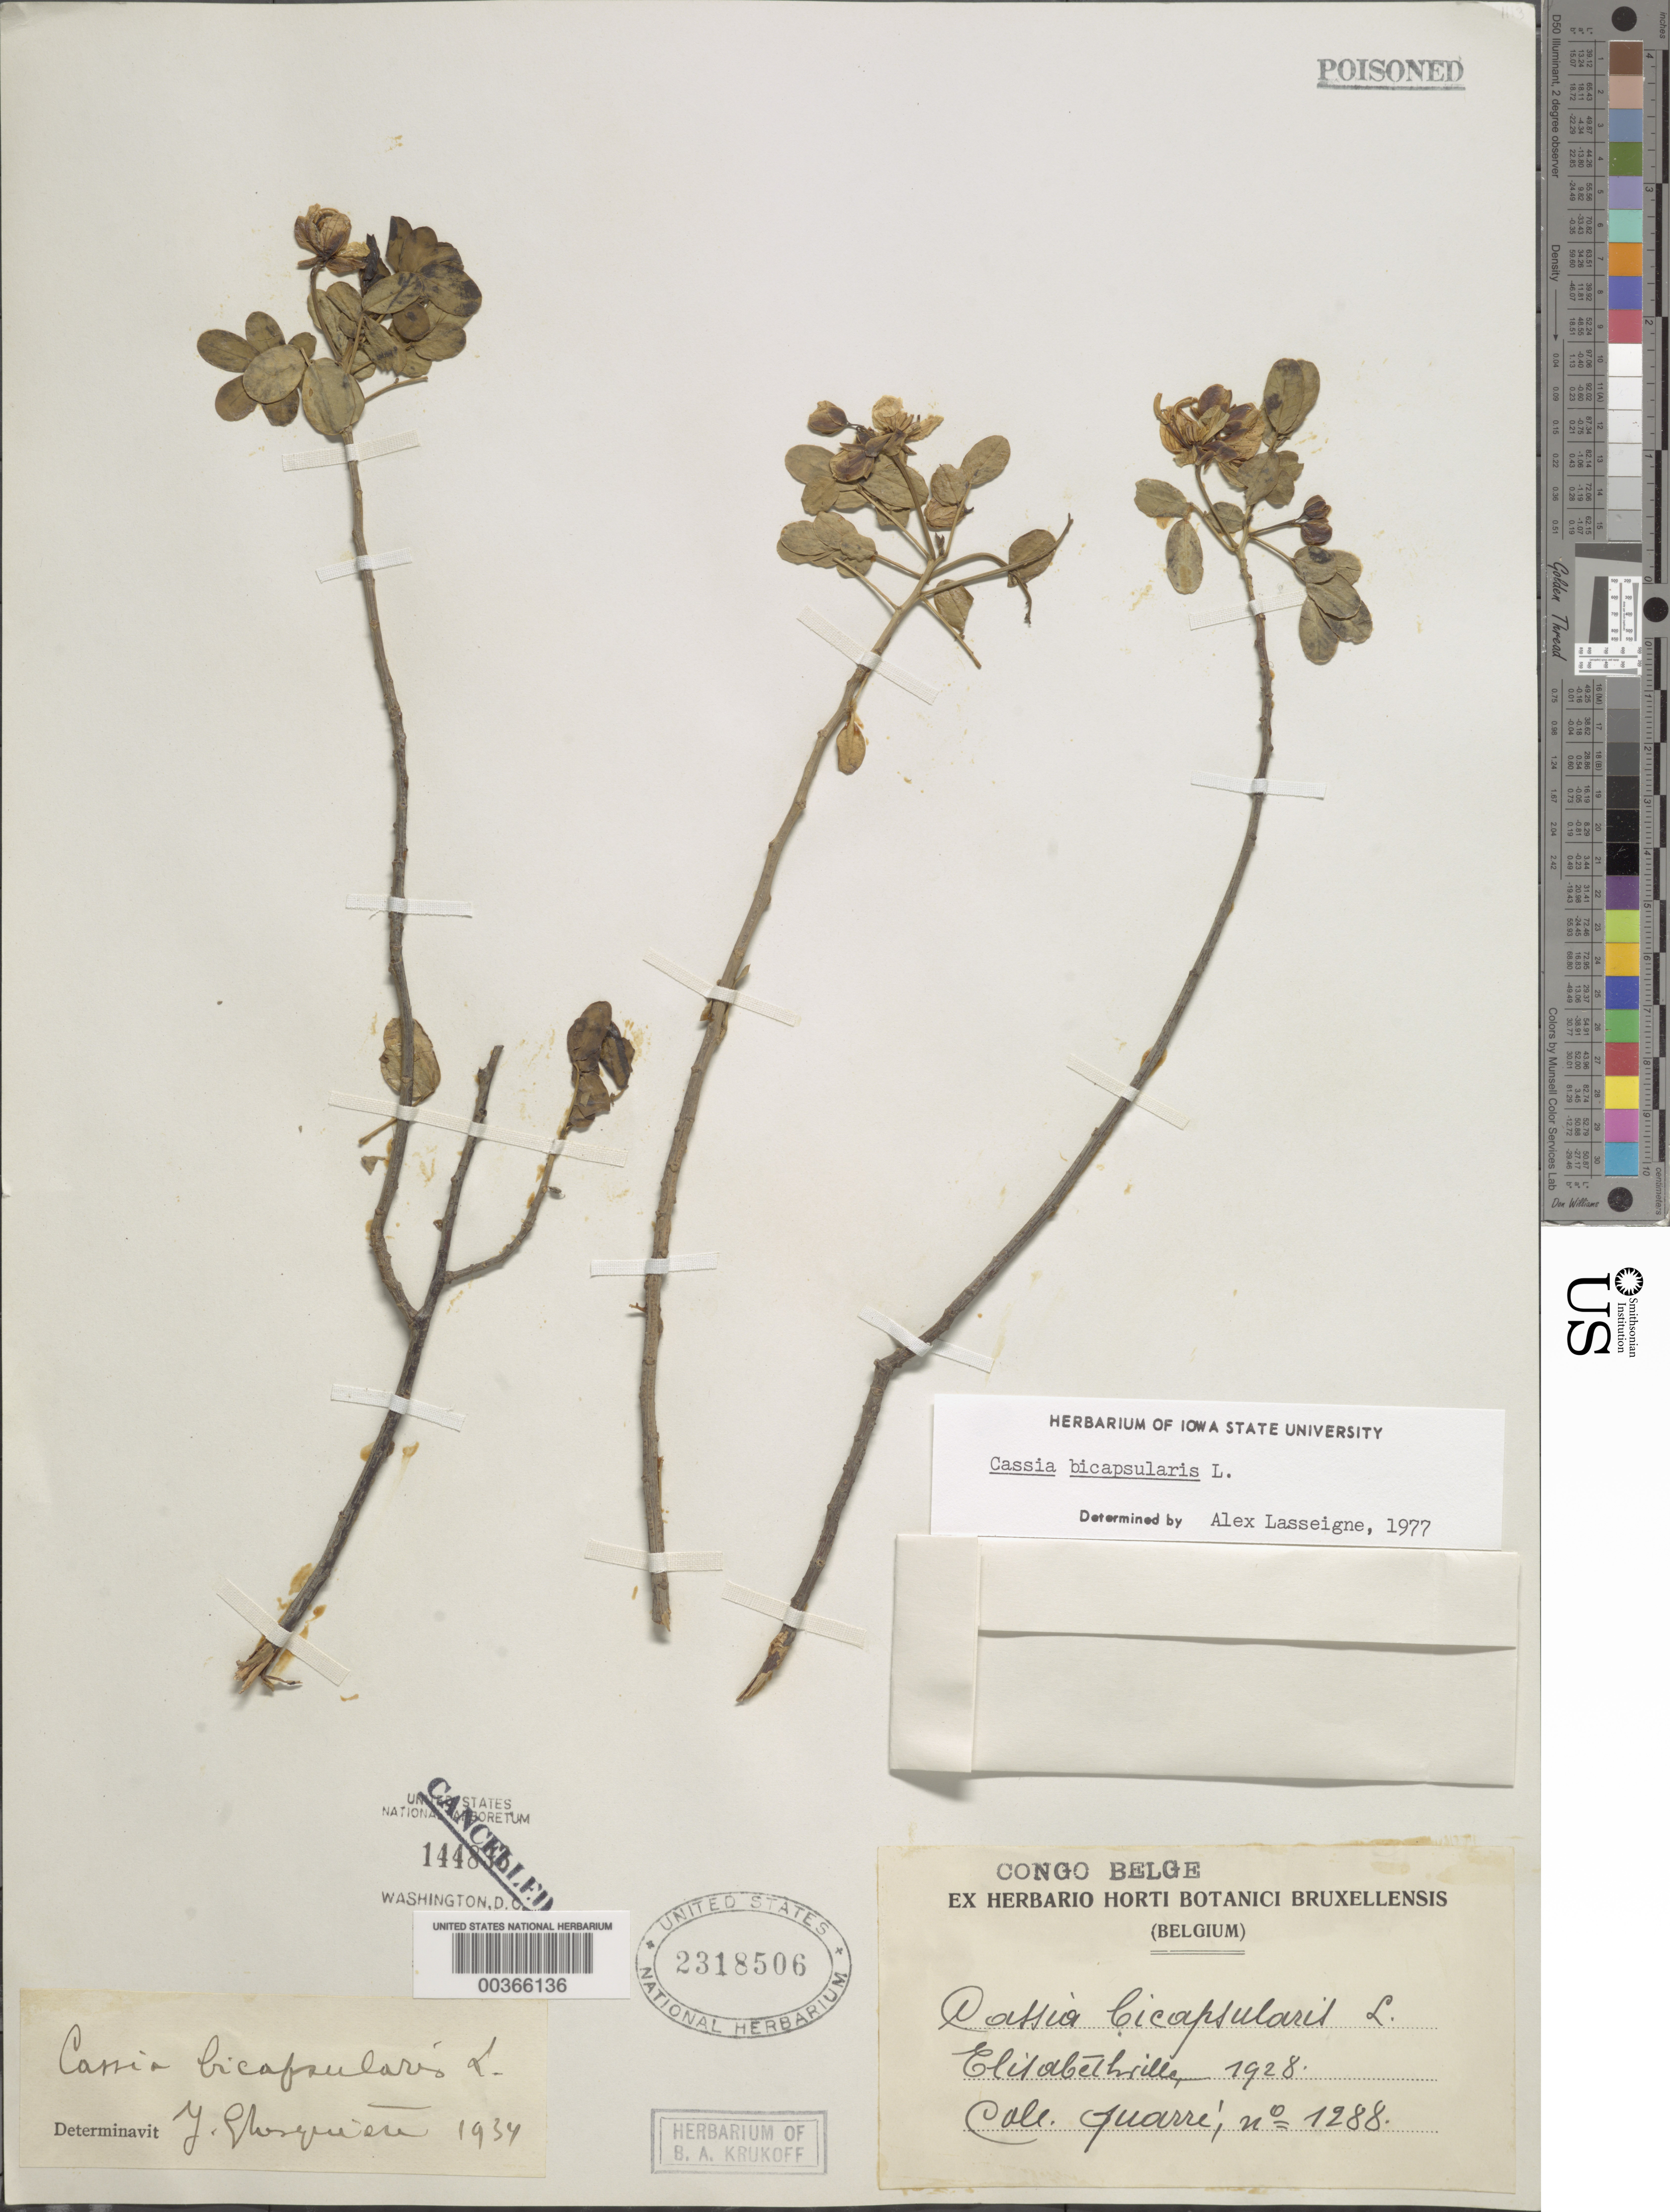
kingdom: Plantae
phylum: Tracheophyta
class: Magnoliopsida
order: Fabales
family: Fabaceae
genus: Senna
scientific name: Senna bicapsularis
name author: (L.) Roxb.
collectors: -. Juarre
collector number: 1288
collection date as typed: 1928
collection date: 1928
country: Congo, Democratic Republic of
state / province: Haut-Katanga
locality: Lubumbashi [Elizabethville]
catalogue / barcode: US 2318506